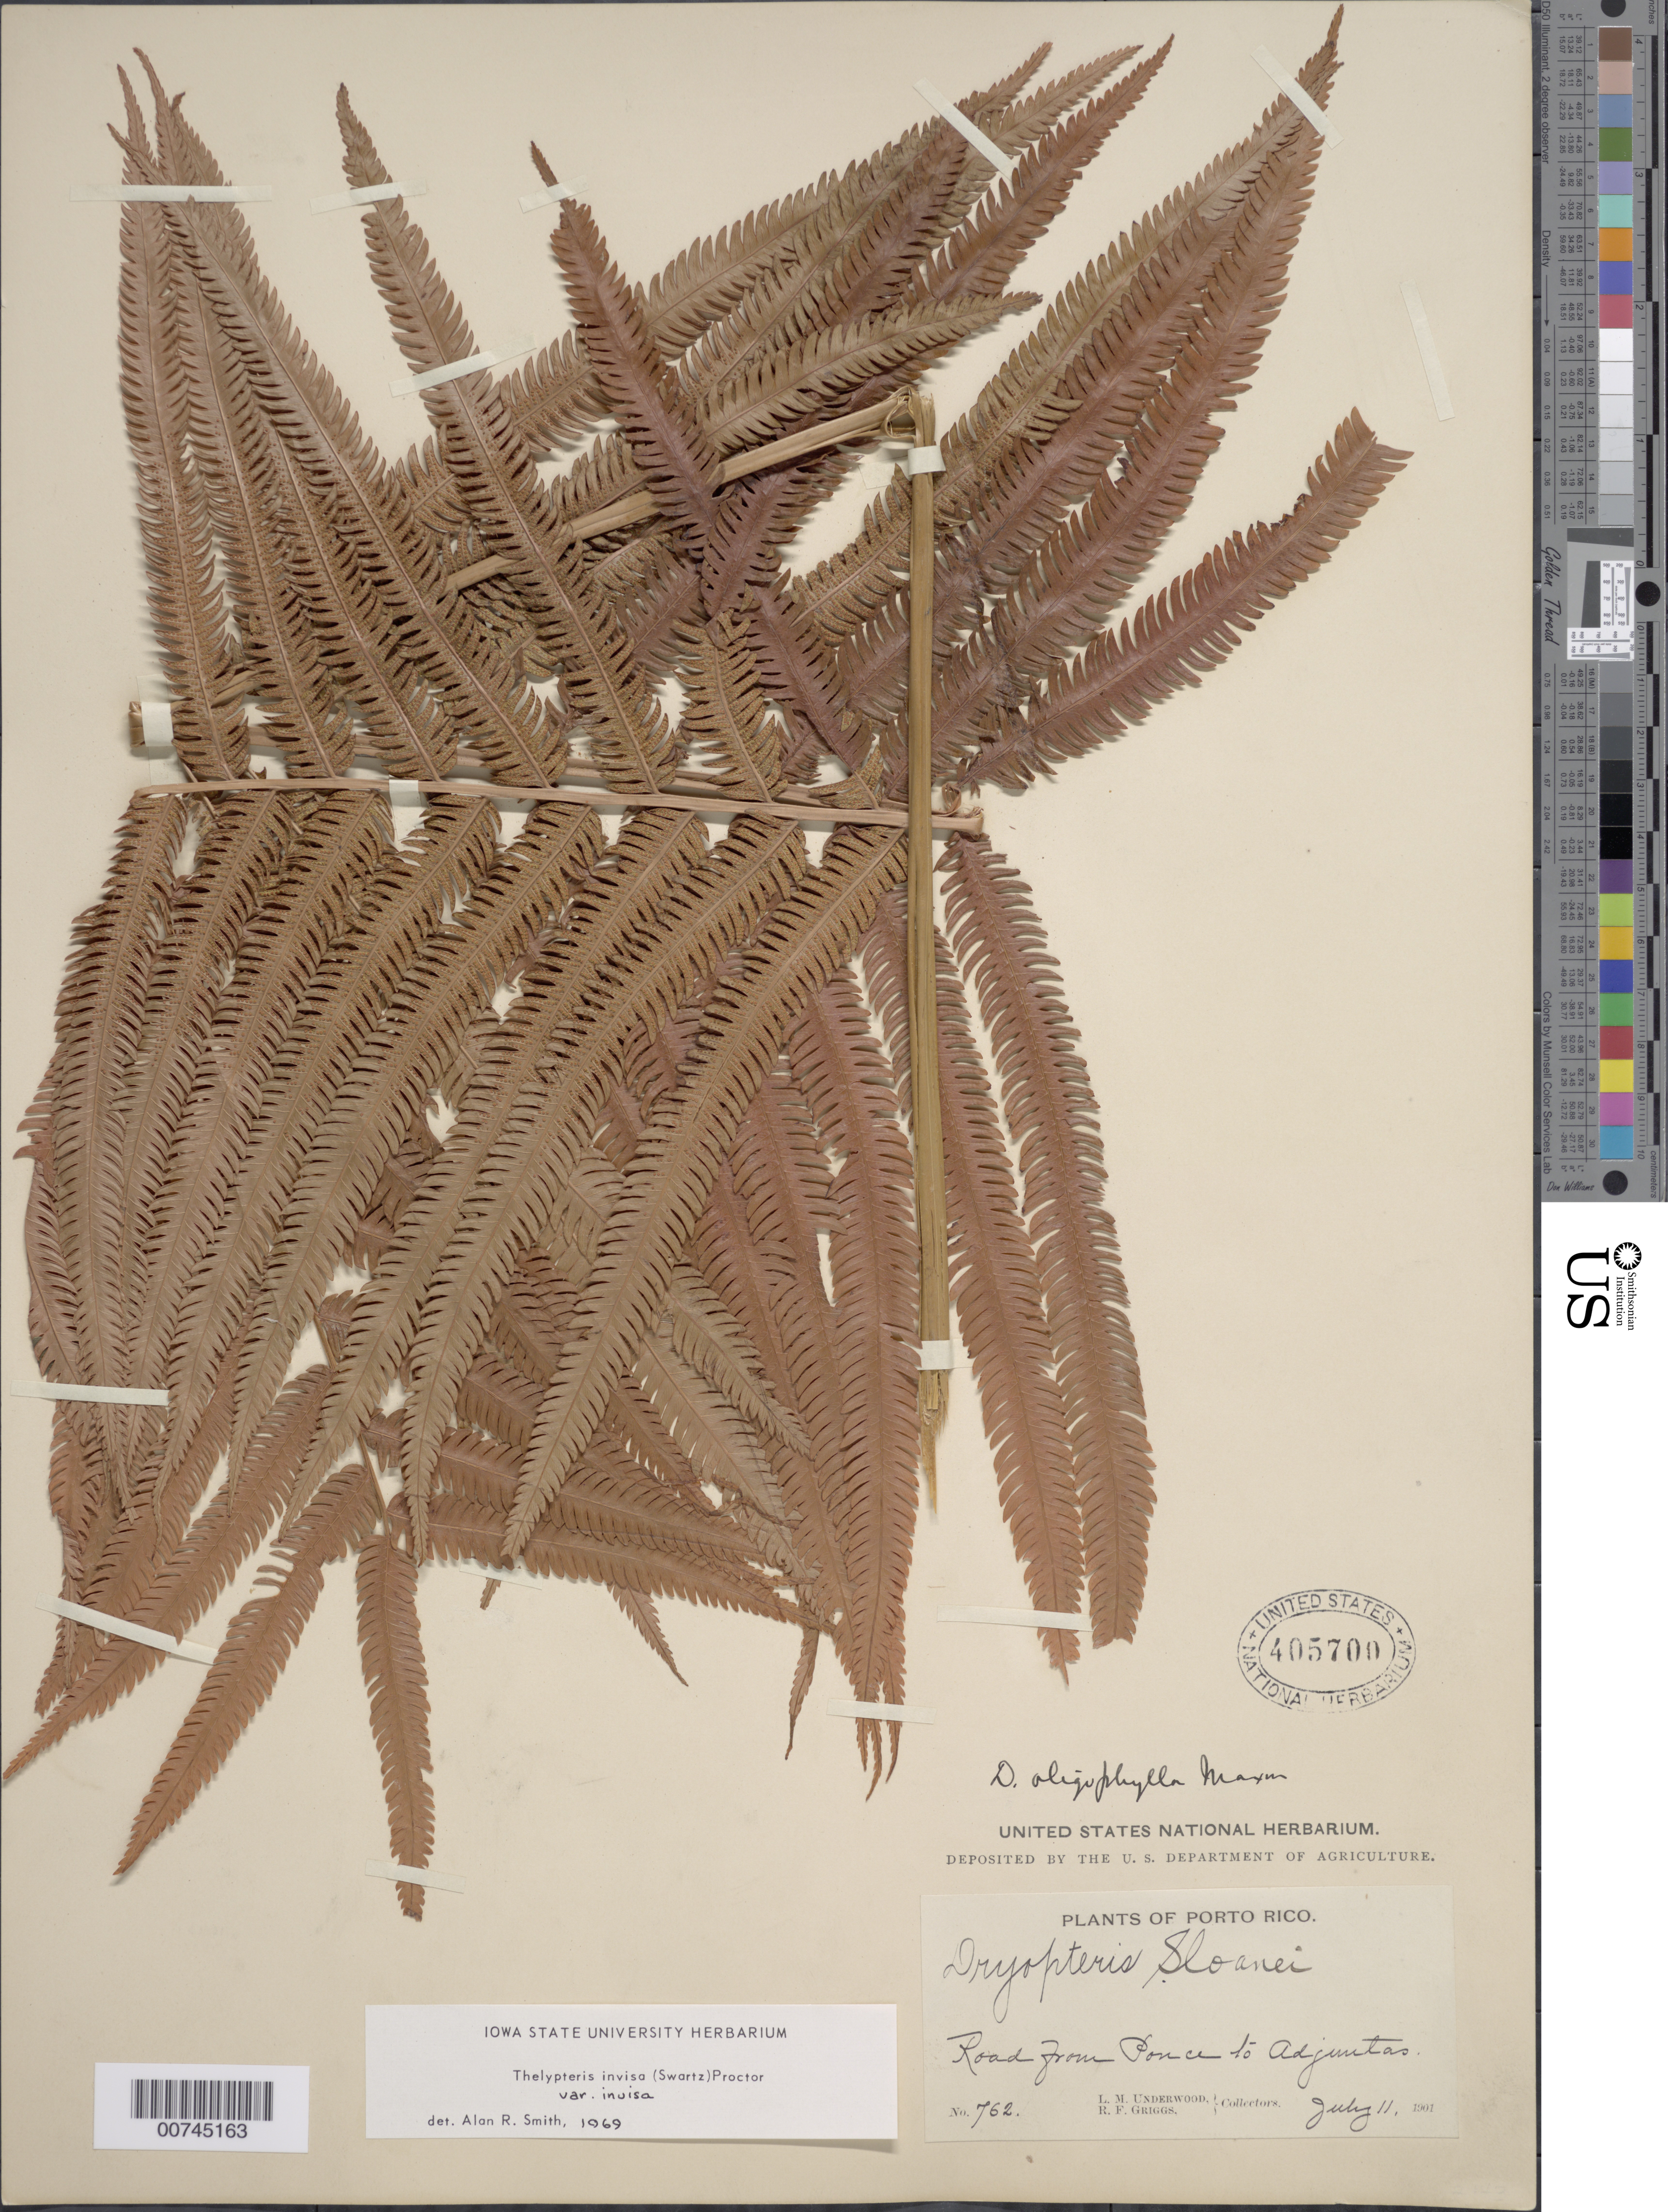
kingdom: Plantae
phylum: Tracheophyta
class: Polypodiopsida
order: Polypodiales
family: Thelypteridaceae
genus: Cyclosorus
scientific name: Cyclosorus grandis (A.R. Sm.) comb. nov., ined 2015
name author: (A.R. Sm.)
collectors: L. M. Underwood & R. F. Griggs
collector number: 762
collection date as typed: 11 Jul 1901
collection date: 1901-07-11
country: Puerto Rico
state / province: Adjuntas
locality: Road from Ponce to Adjuntas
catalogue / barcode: US 405700